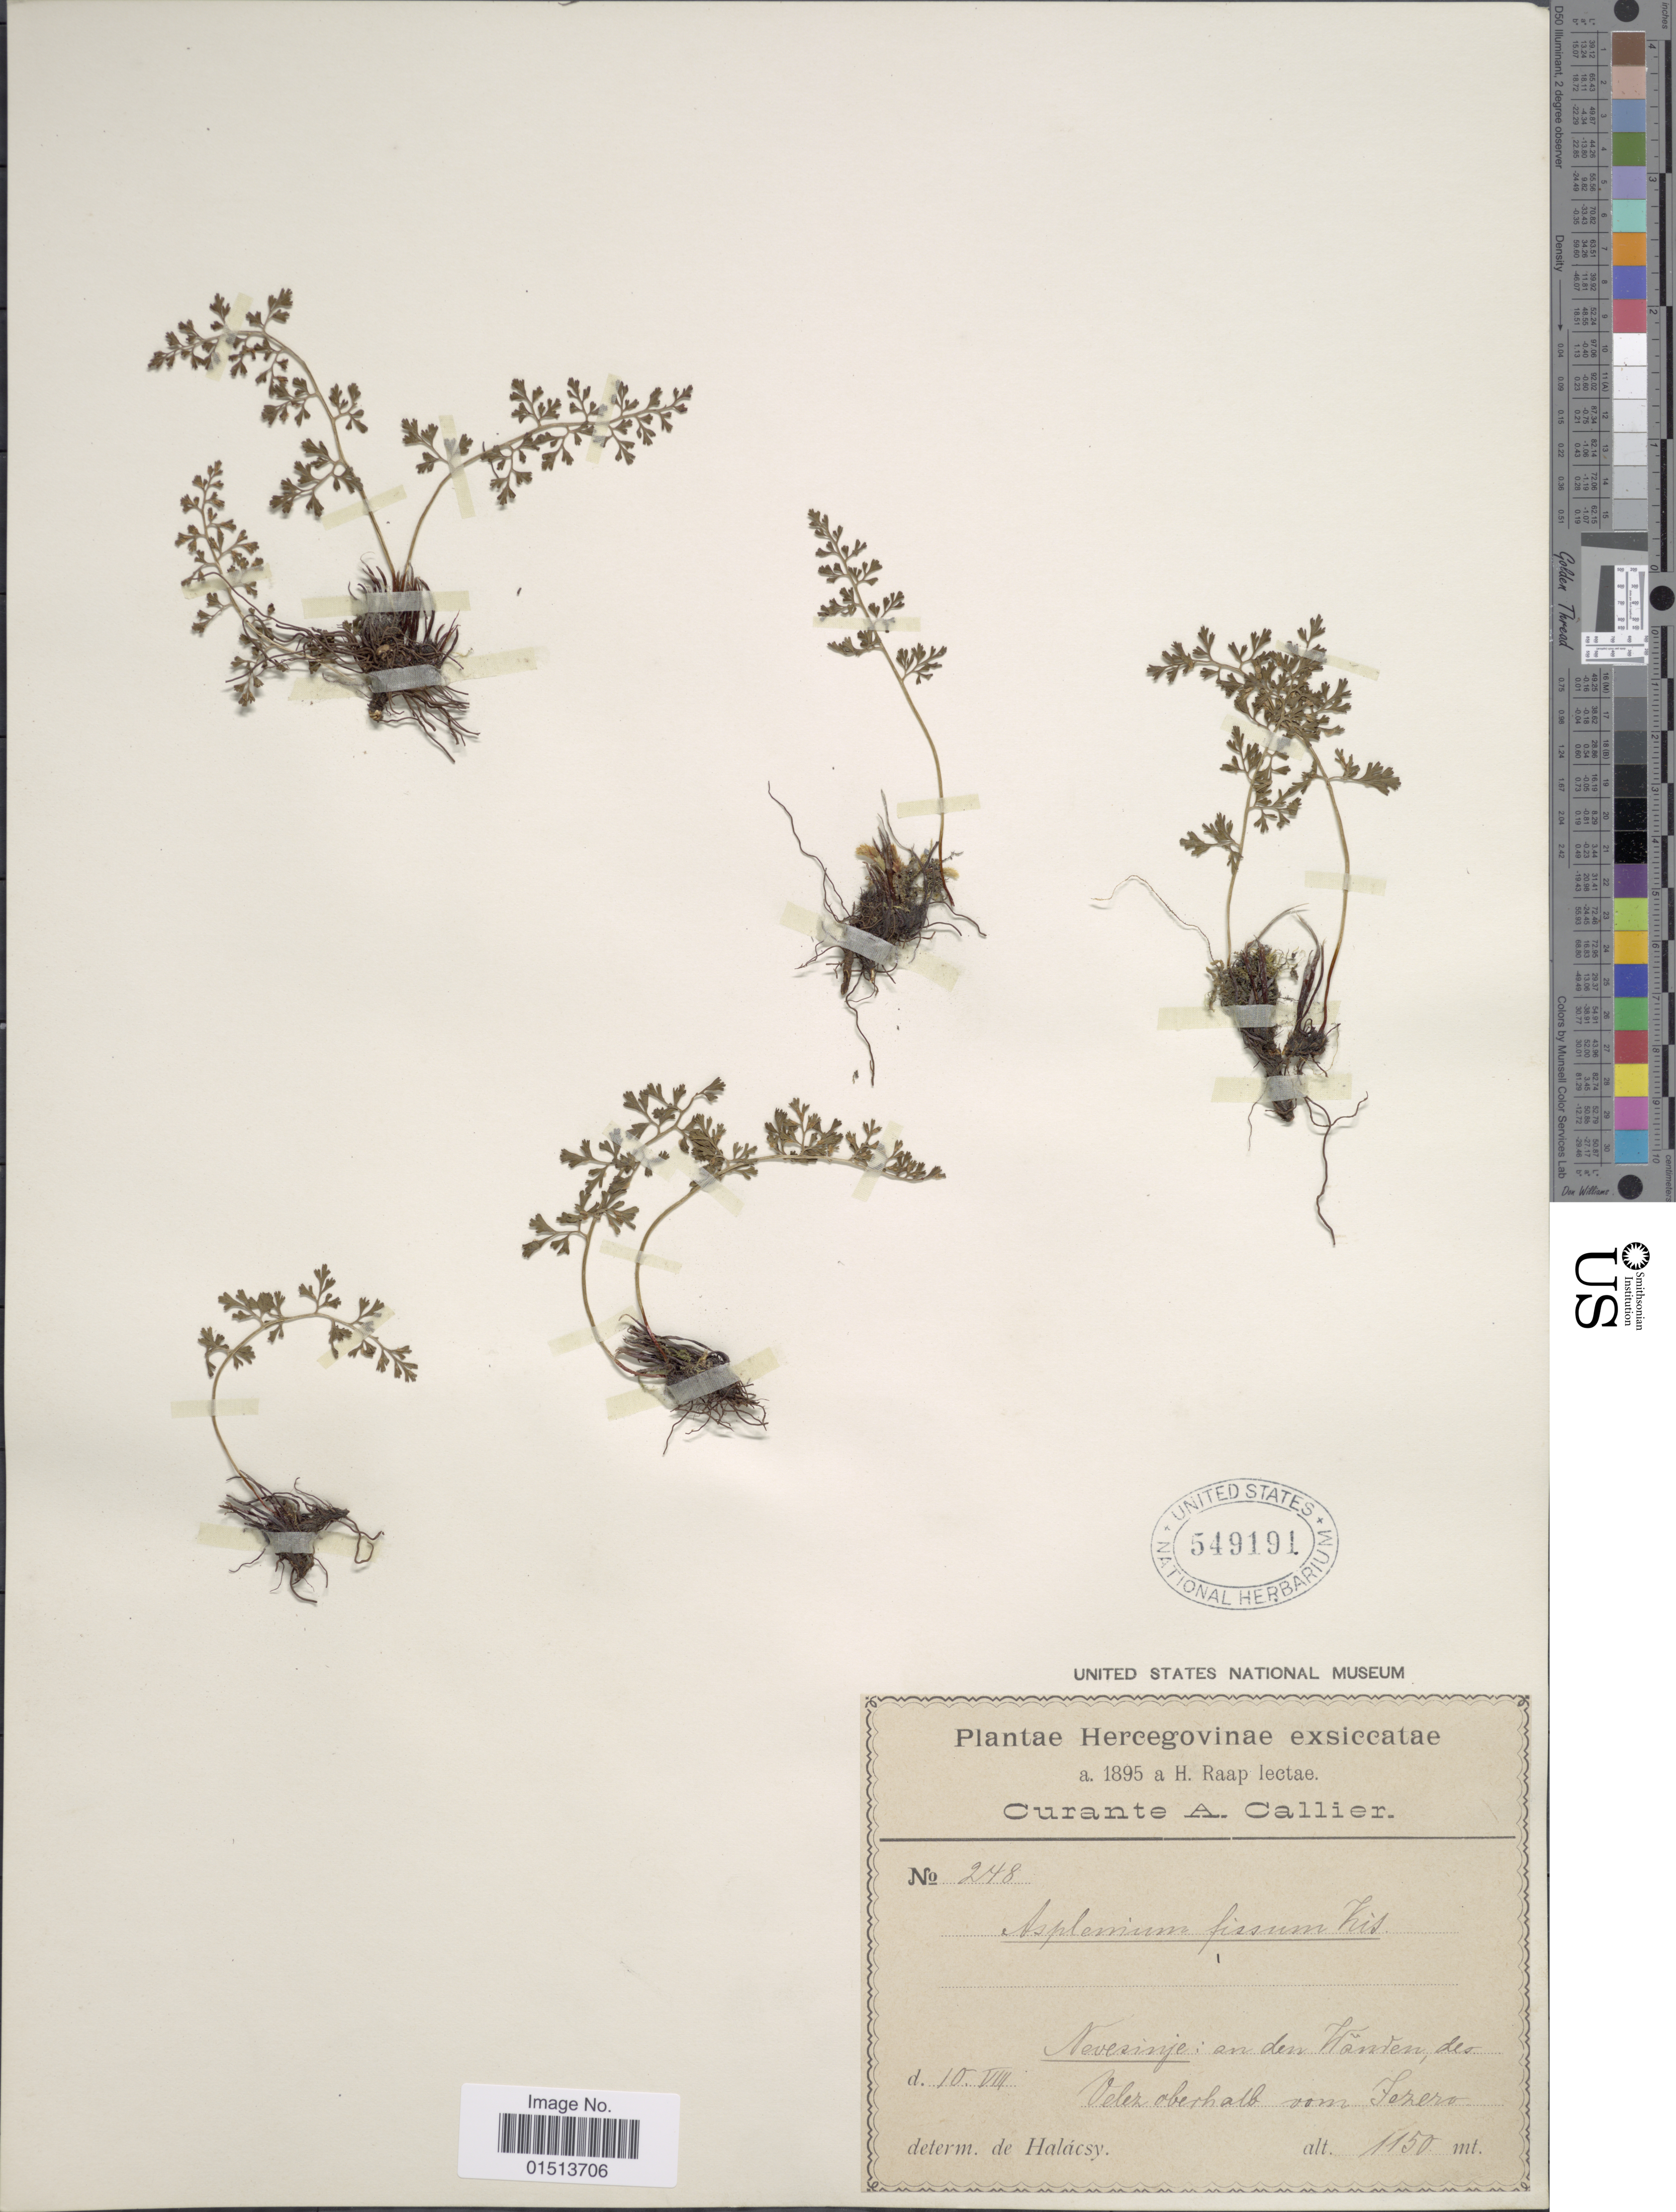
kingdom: Plantae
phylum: Tracheophyta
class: Polypodiopsida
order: Polypodiales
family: Aspleniaceae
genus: Asplenium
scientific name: Asplenium fissum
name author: Willd.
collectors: H. Raap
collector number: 248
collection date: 1895-08-10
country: Bosnia and Herzegovina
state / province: Srpska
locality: Hercegovinae exsiccatae, Nevesinje: an den Wanten, des Velez oberhalb vom Jezero. [interpreted]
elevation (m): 1150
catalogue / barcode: US 549191